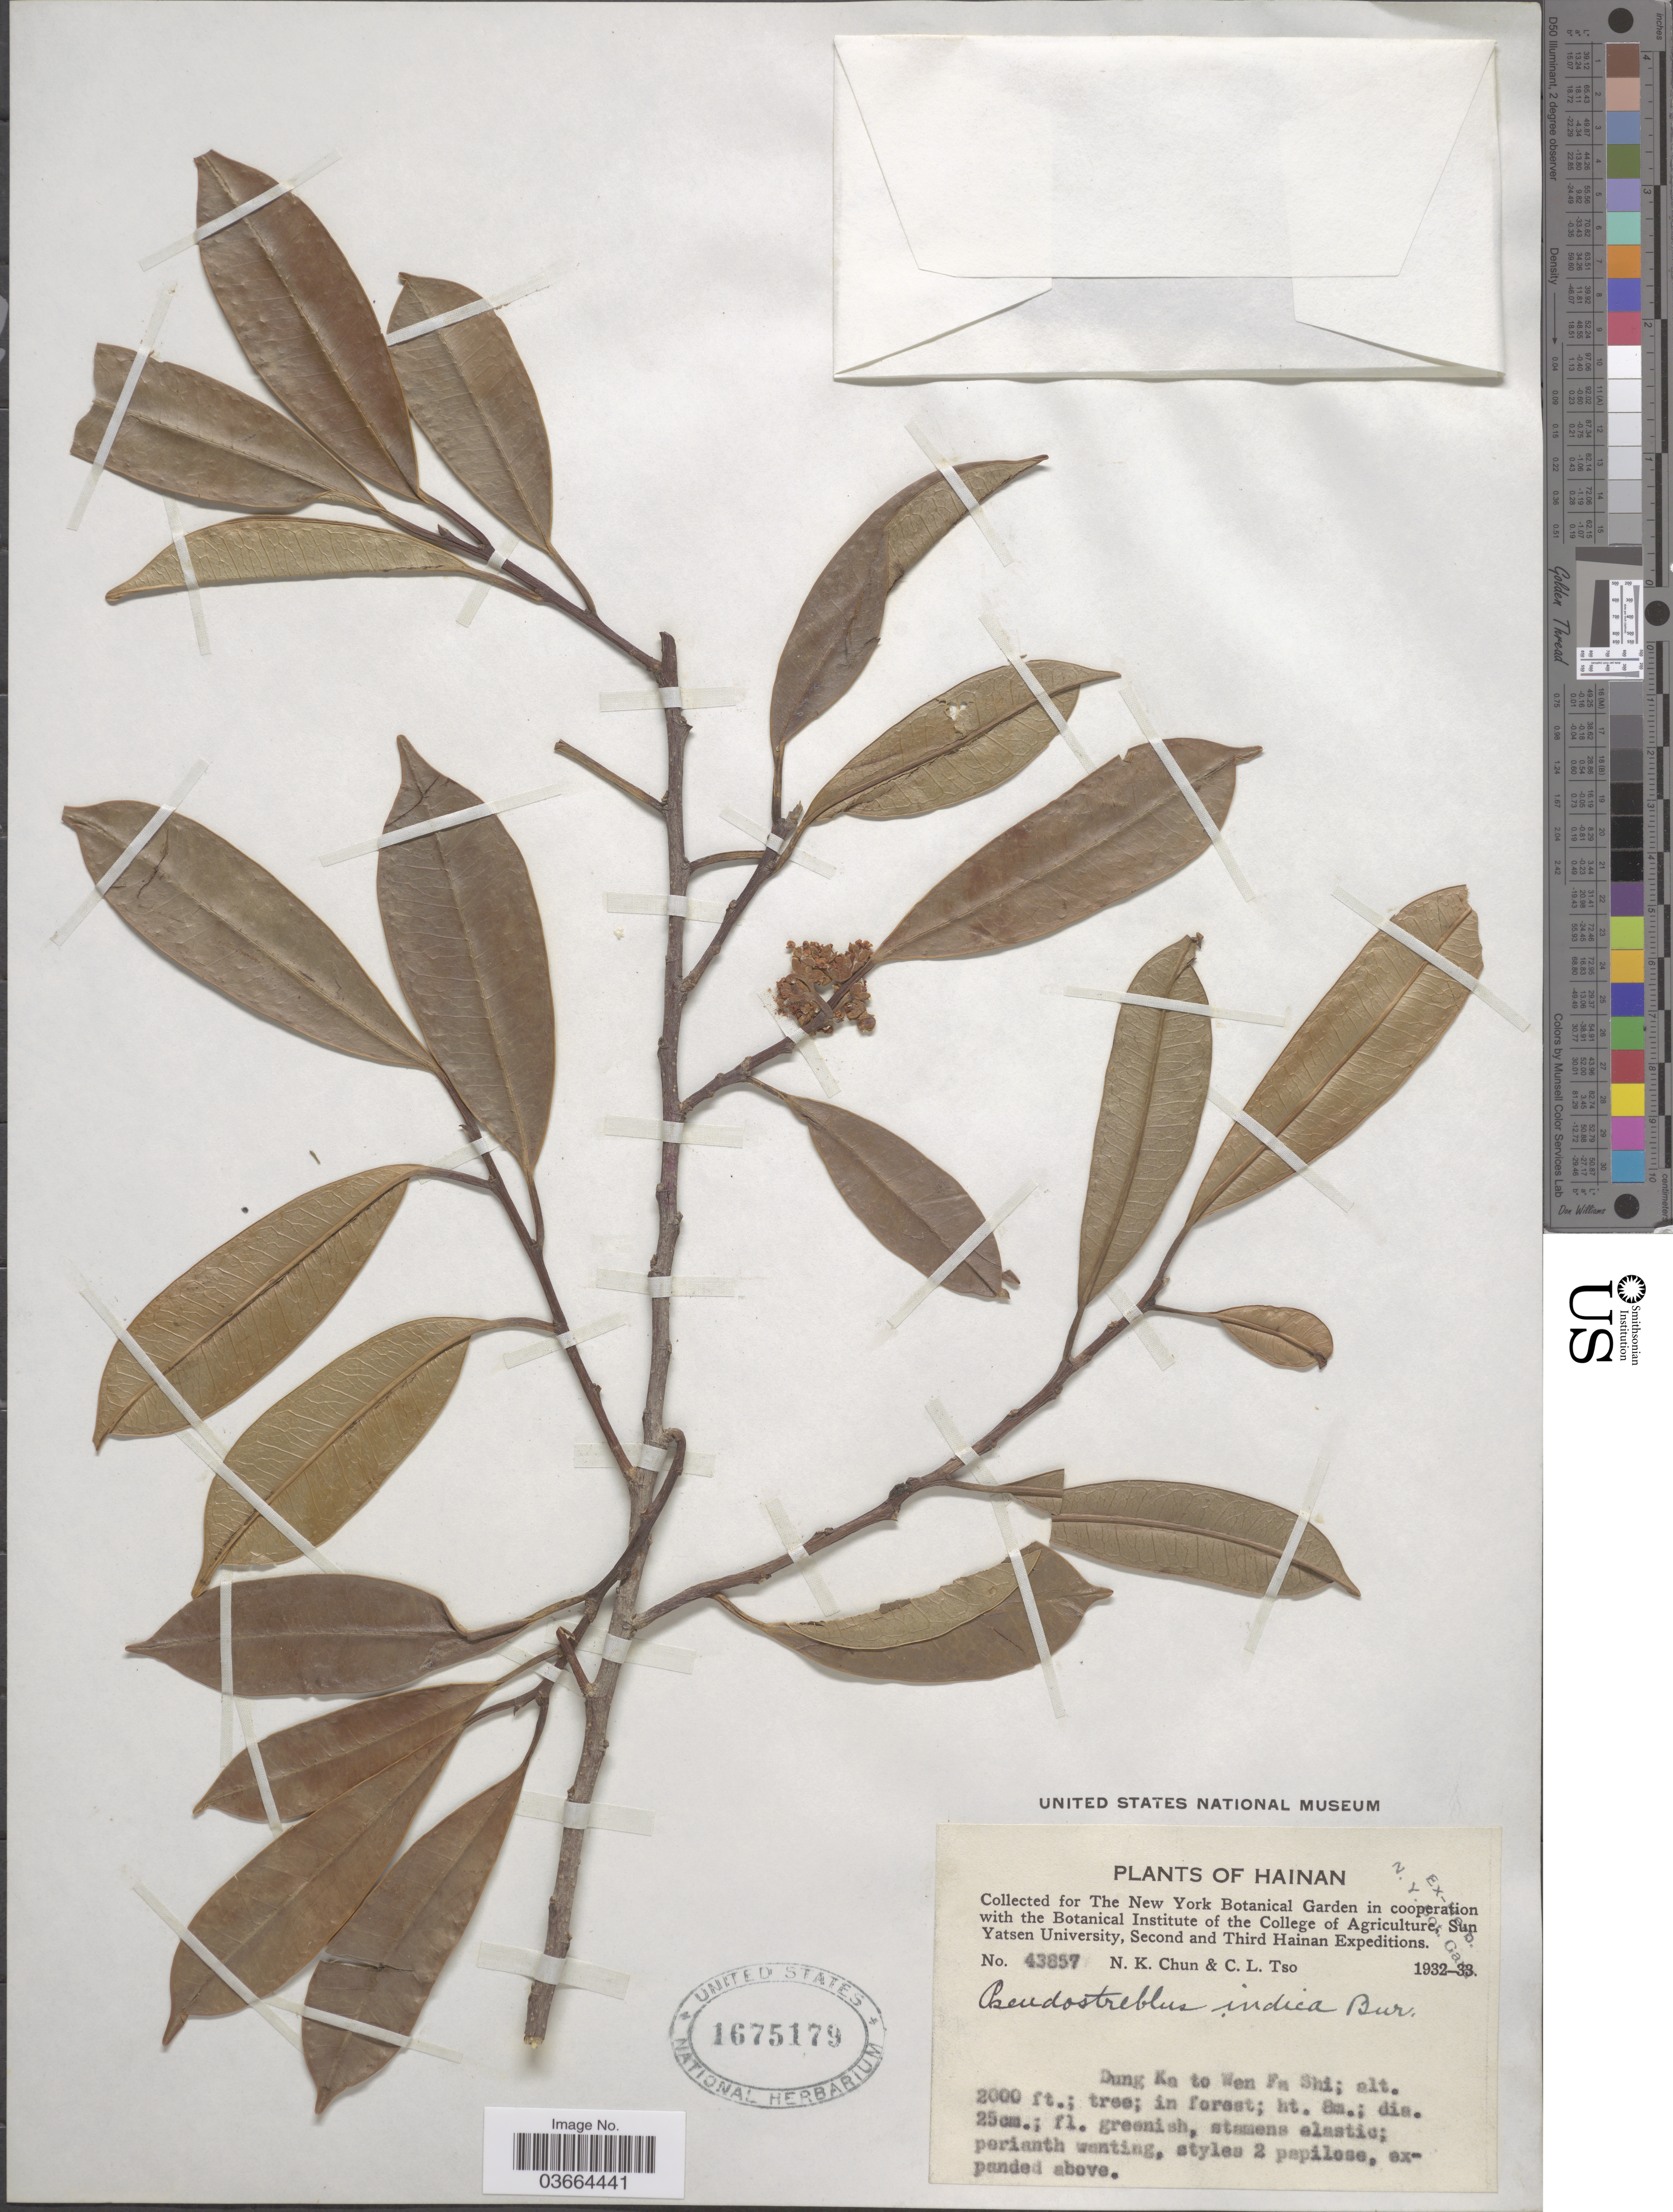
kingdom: Plantae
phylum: Tracheophyta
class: Magnoliopsida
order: Rosales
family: Moraceae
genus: Pseudostreblus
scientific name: Pseudostreblus indicus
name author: Bureau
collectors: N. K. Chun & C. Tso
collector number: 43857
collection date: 1932/1933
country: China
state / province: Hainan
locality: Dung Ka to Wen Fa Shi.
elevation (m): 610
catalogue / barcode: US 1675179